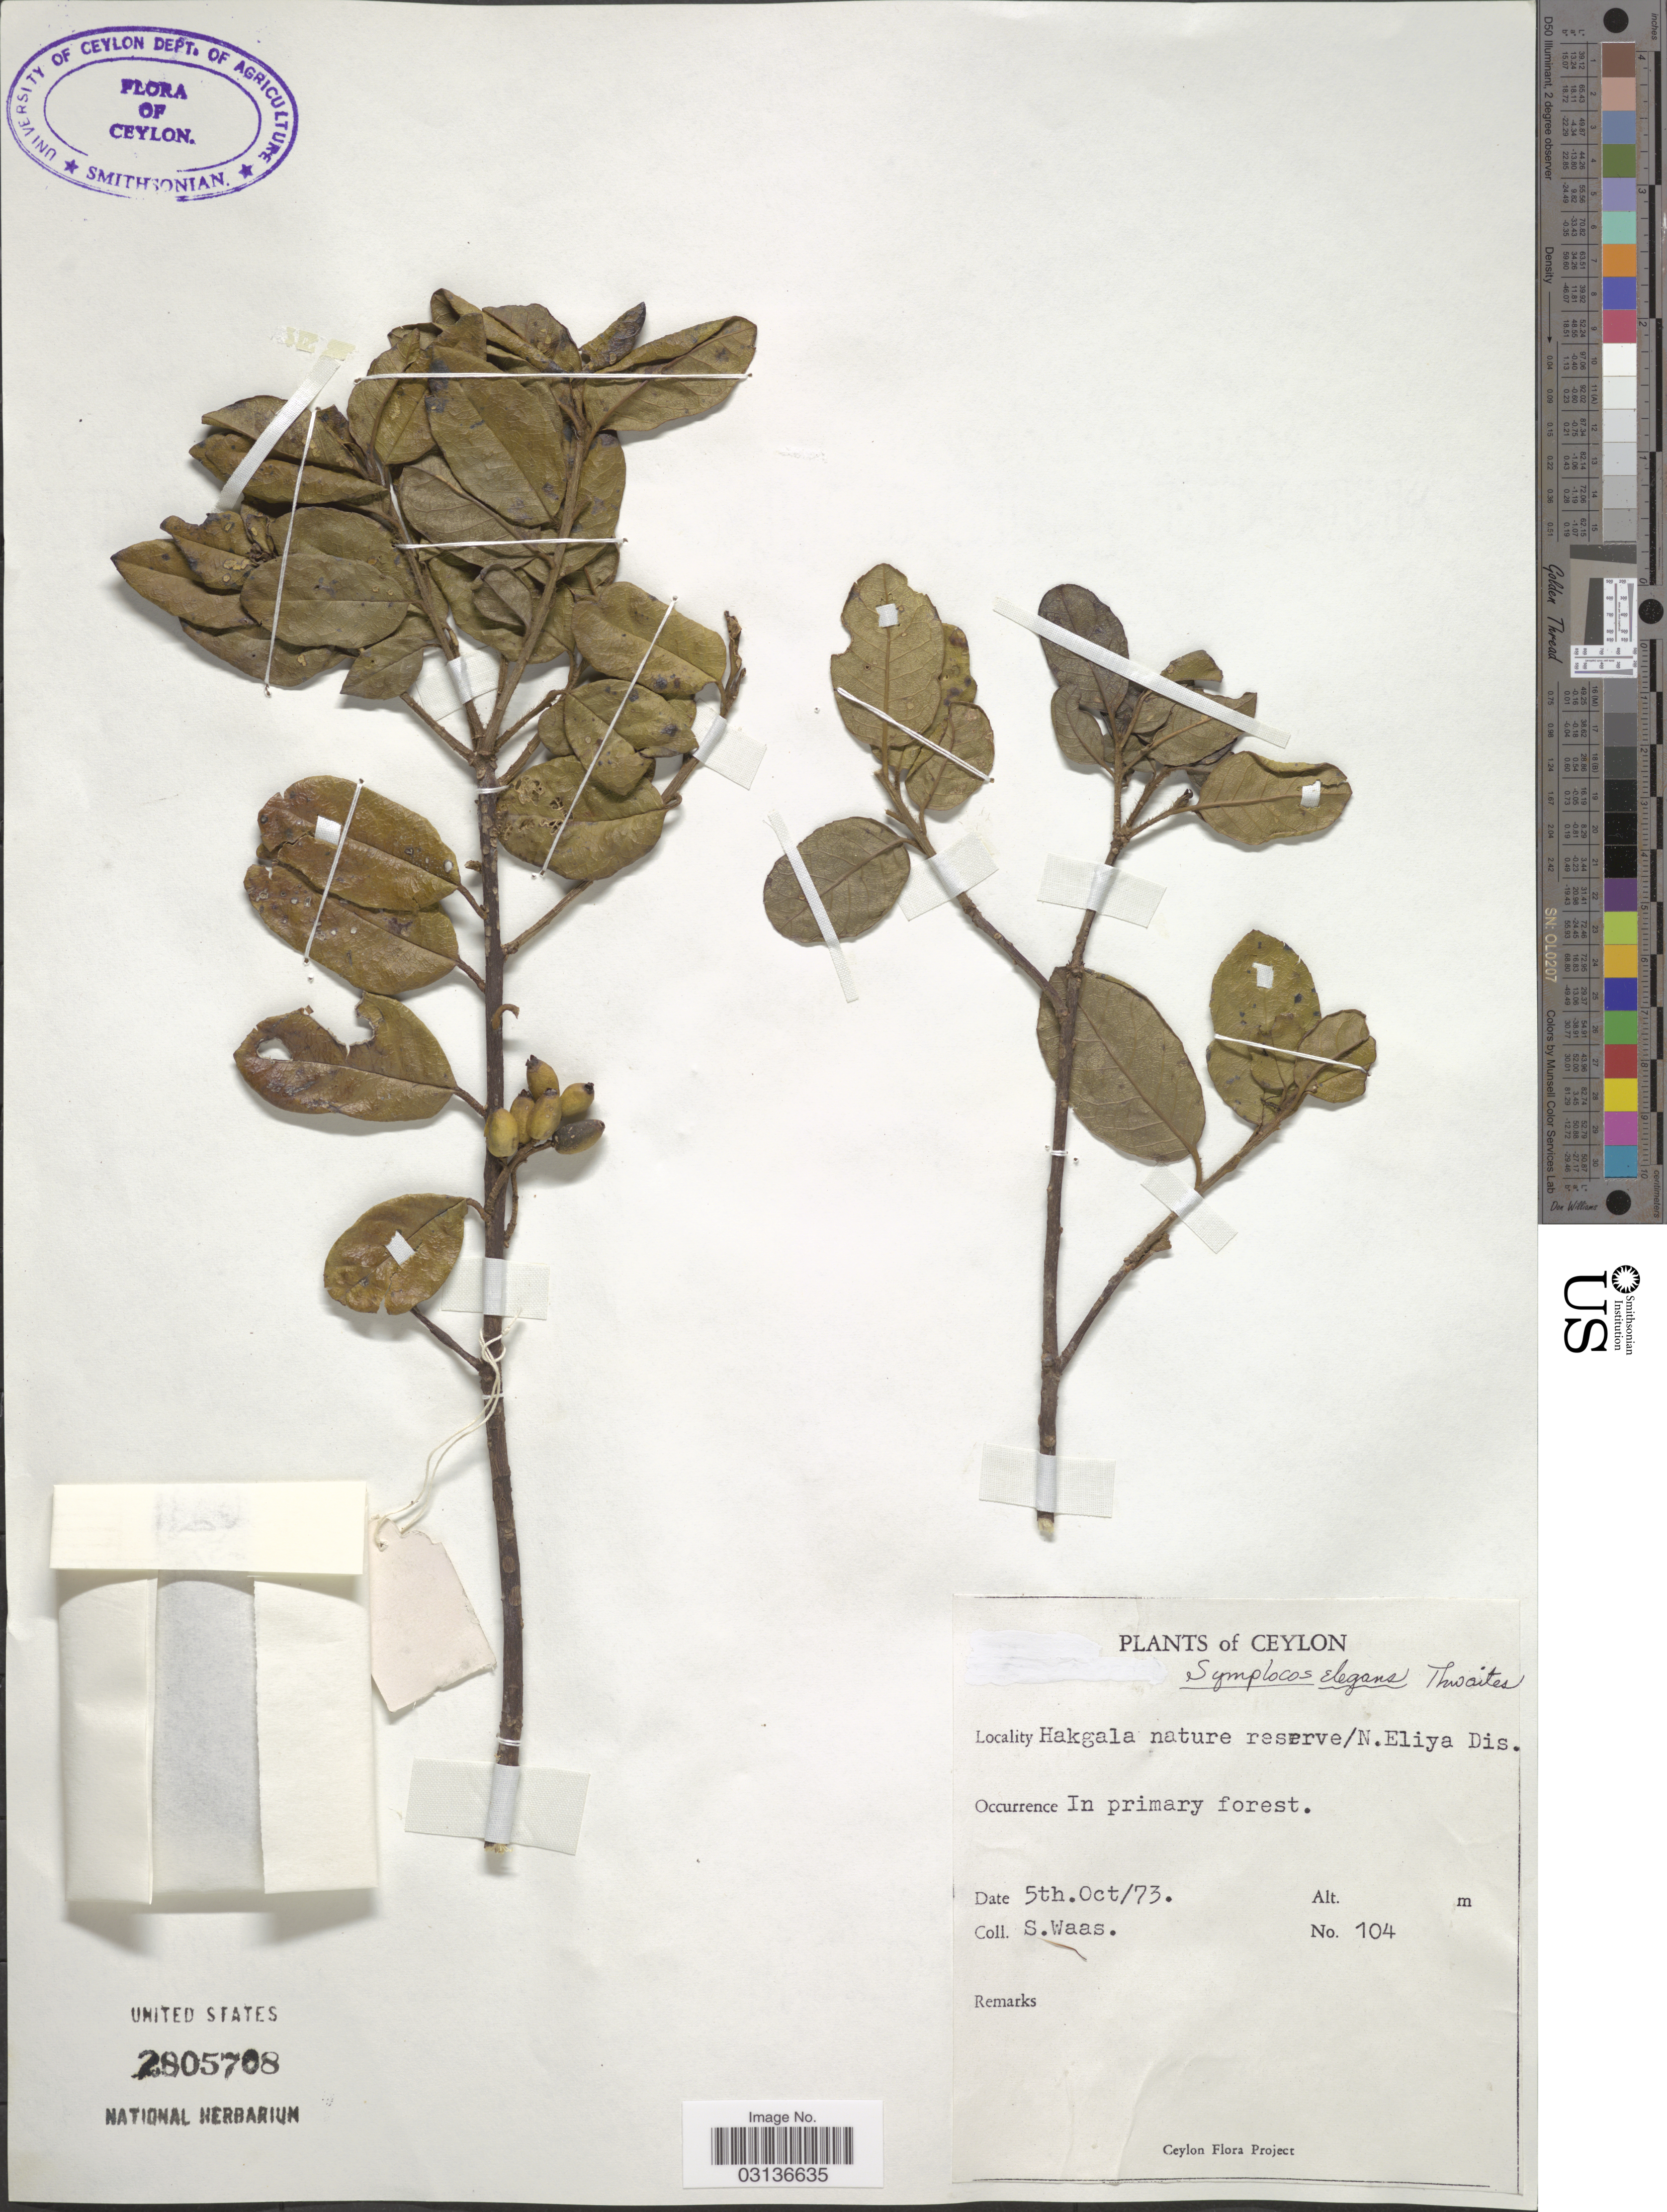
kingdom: Plantae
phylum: Tracheophyta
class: Magnoliopsida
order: Ericales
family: Symplocaceae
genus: Symplocos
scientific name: Symplocos elegans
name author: Thwaites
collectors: S. Waas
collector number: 104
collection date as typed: Transcribed d/m/y: 5/10/73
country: Sri Lanka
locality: Ceylon. Hakgala nature reserve/N. Eliya Dis.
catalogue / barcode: US 2805708